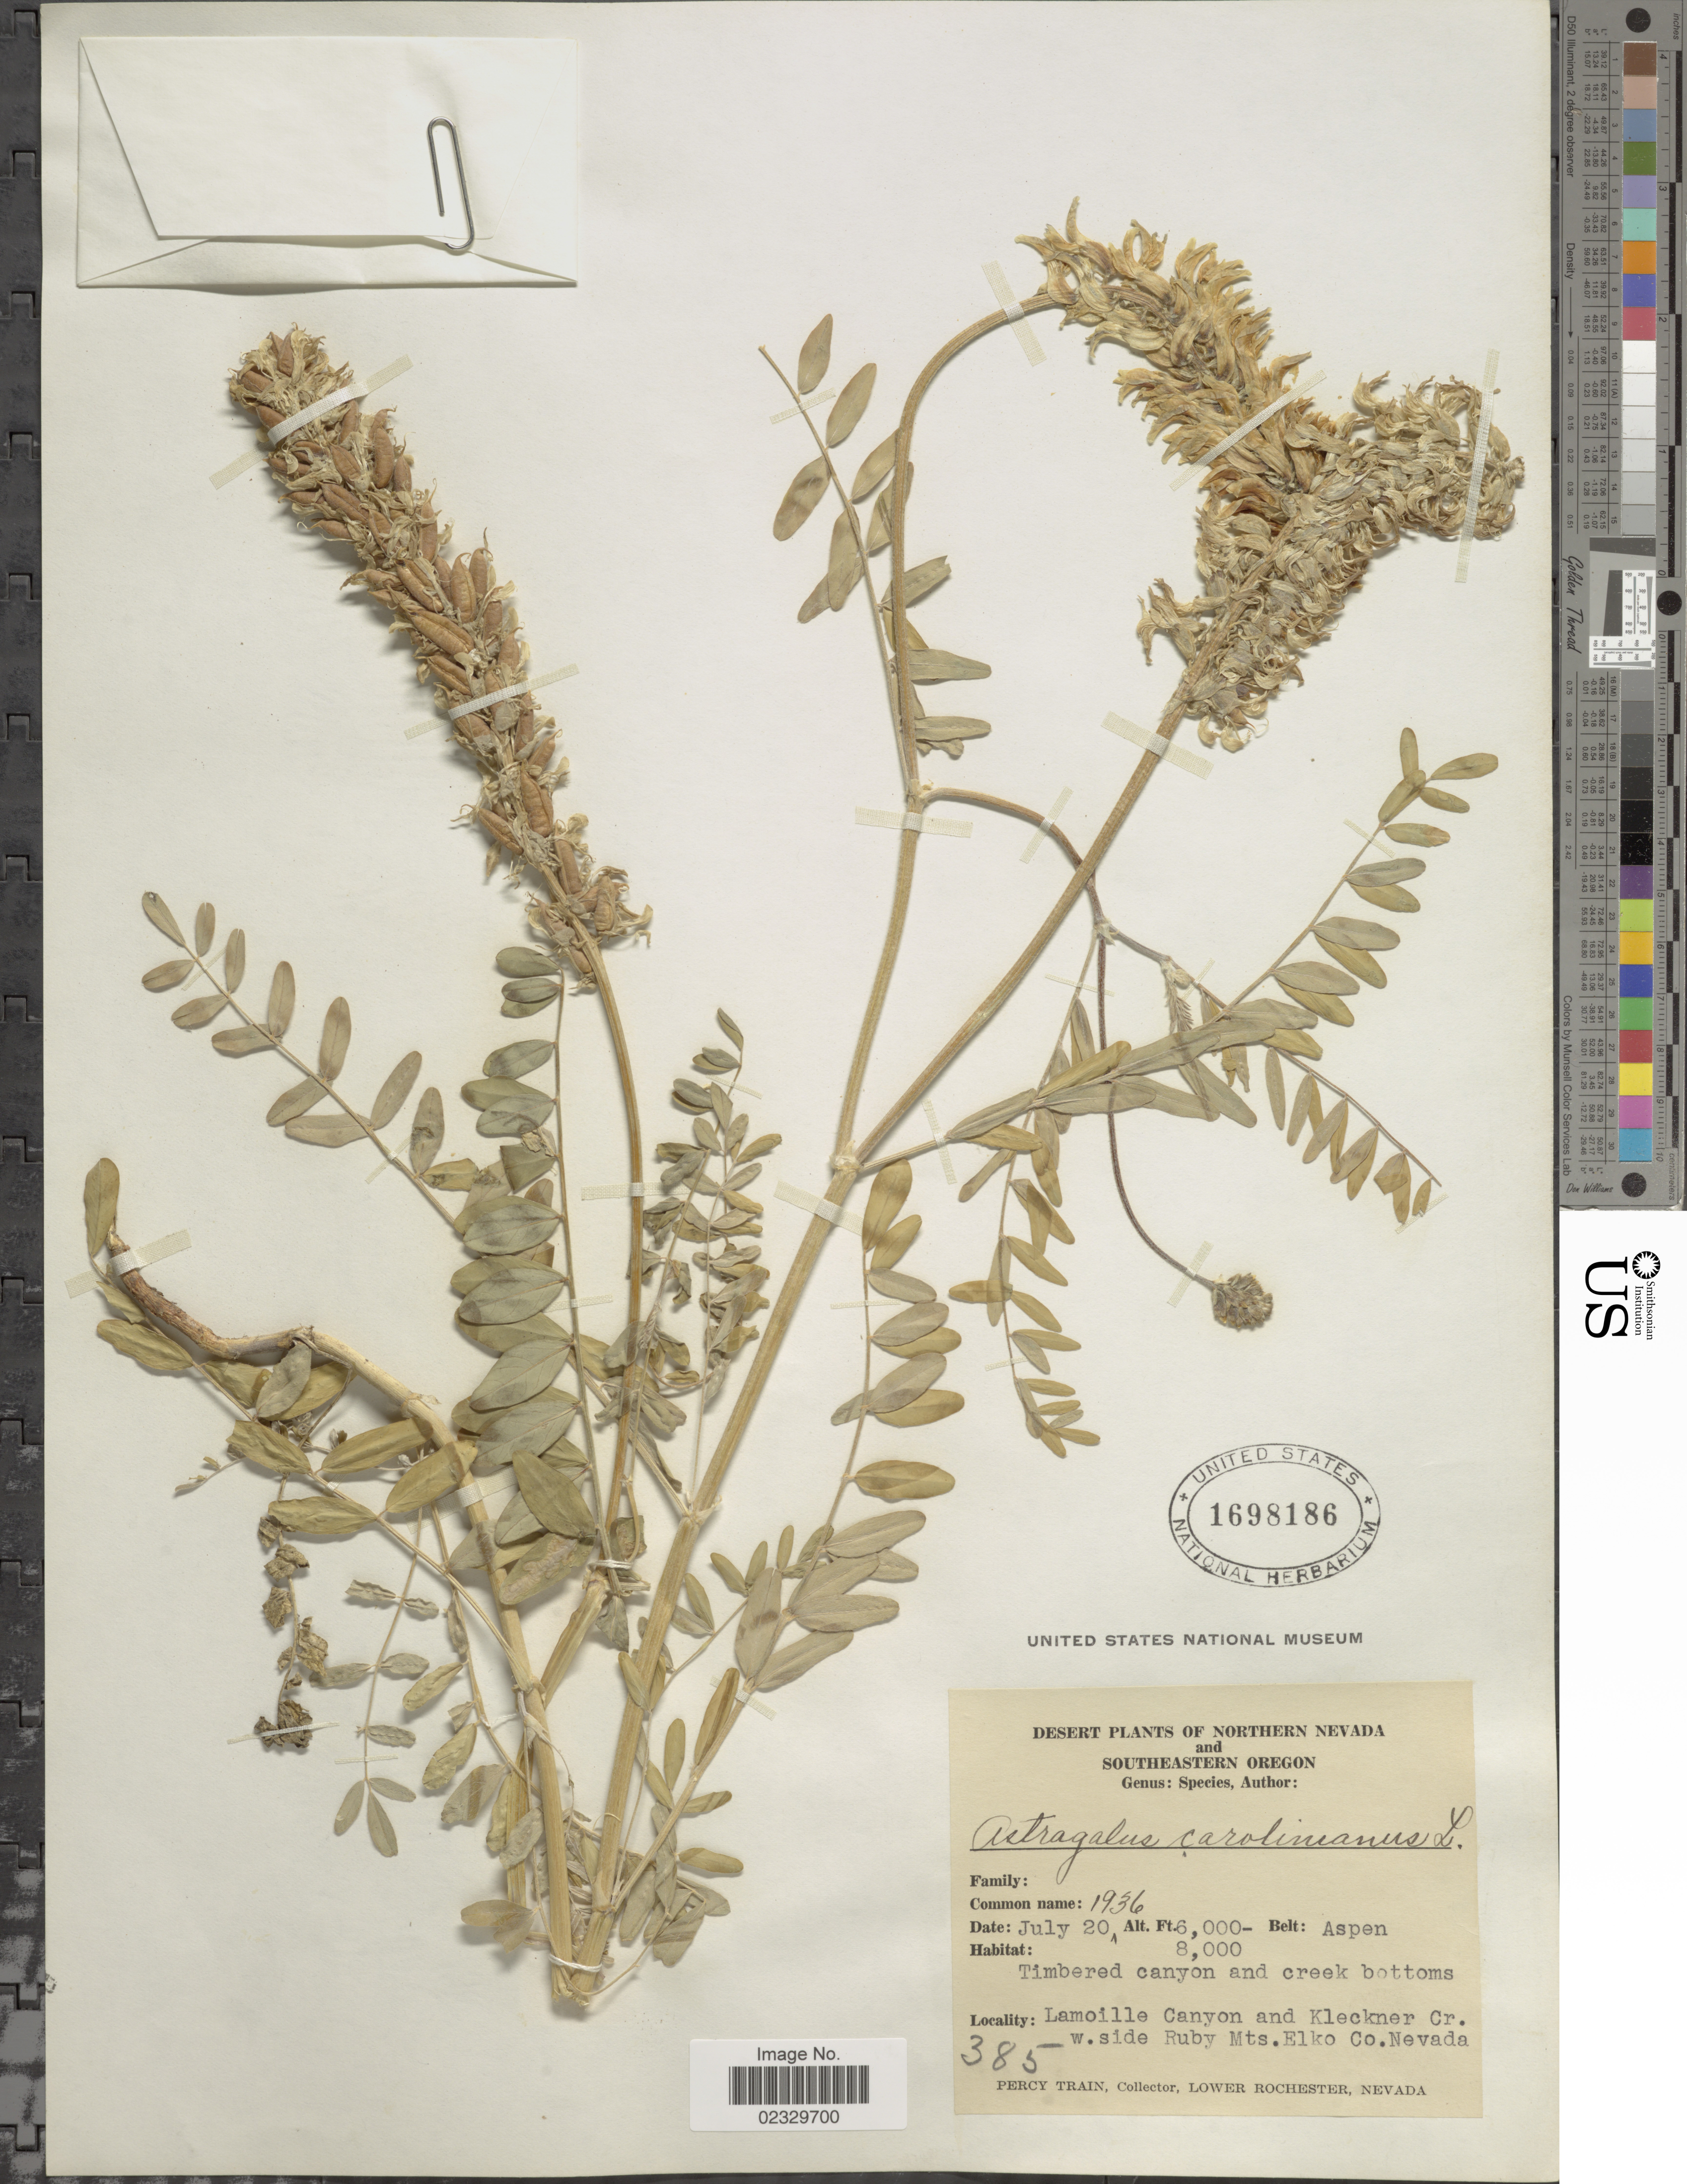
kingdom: Plantae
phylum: Tracheophyta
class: Magnoliopsida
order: Fabales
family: Fabaceae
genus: Astragalus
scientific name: Astragalus canadensis var. brevidens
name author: L.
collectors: P. Train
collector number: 385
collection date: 1936-07-20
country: United States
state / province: Nevada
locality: Lamoille Canyon and Kleckner Cr. w. side Ruby Mts., Elko Co. Nevada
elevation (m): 1829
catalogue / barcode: US 1698186